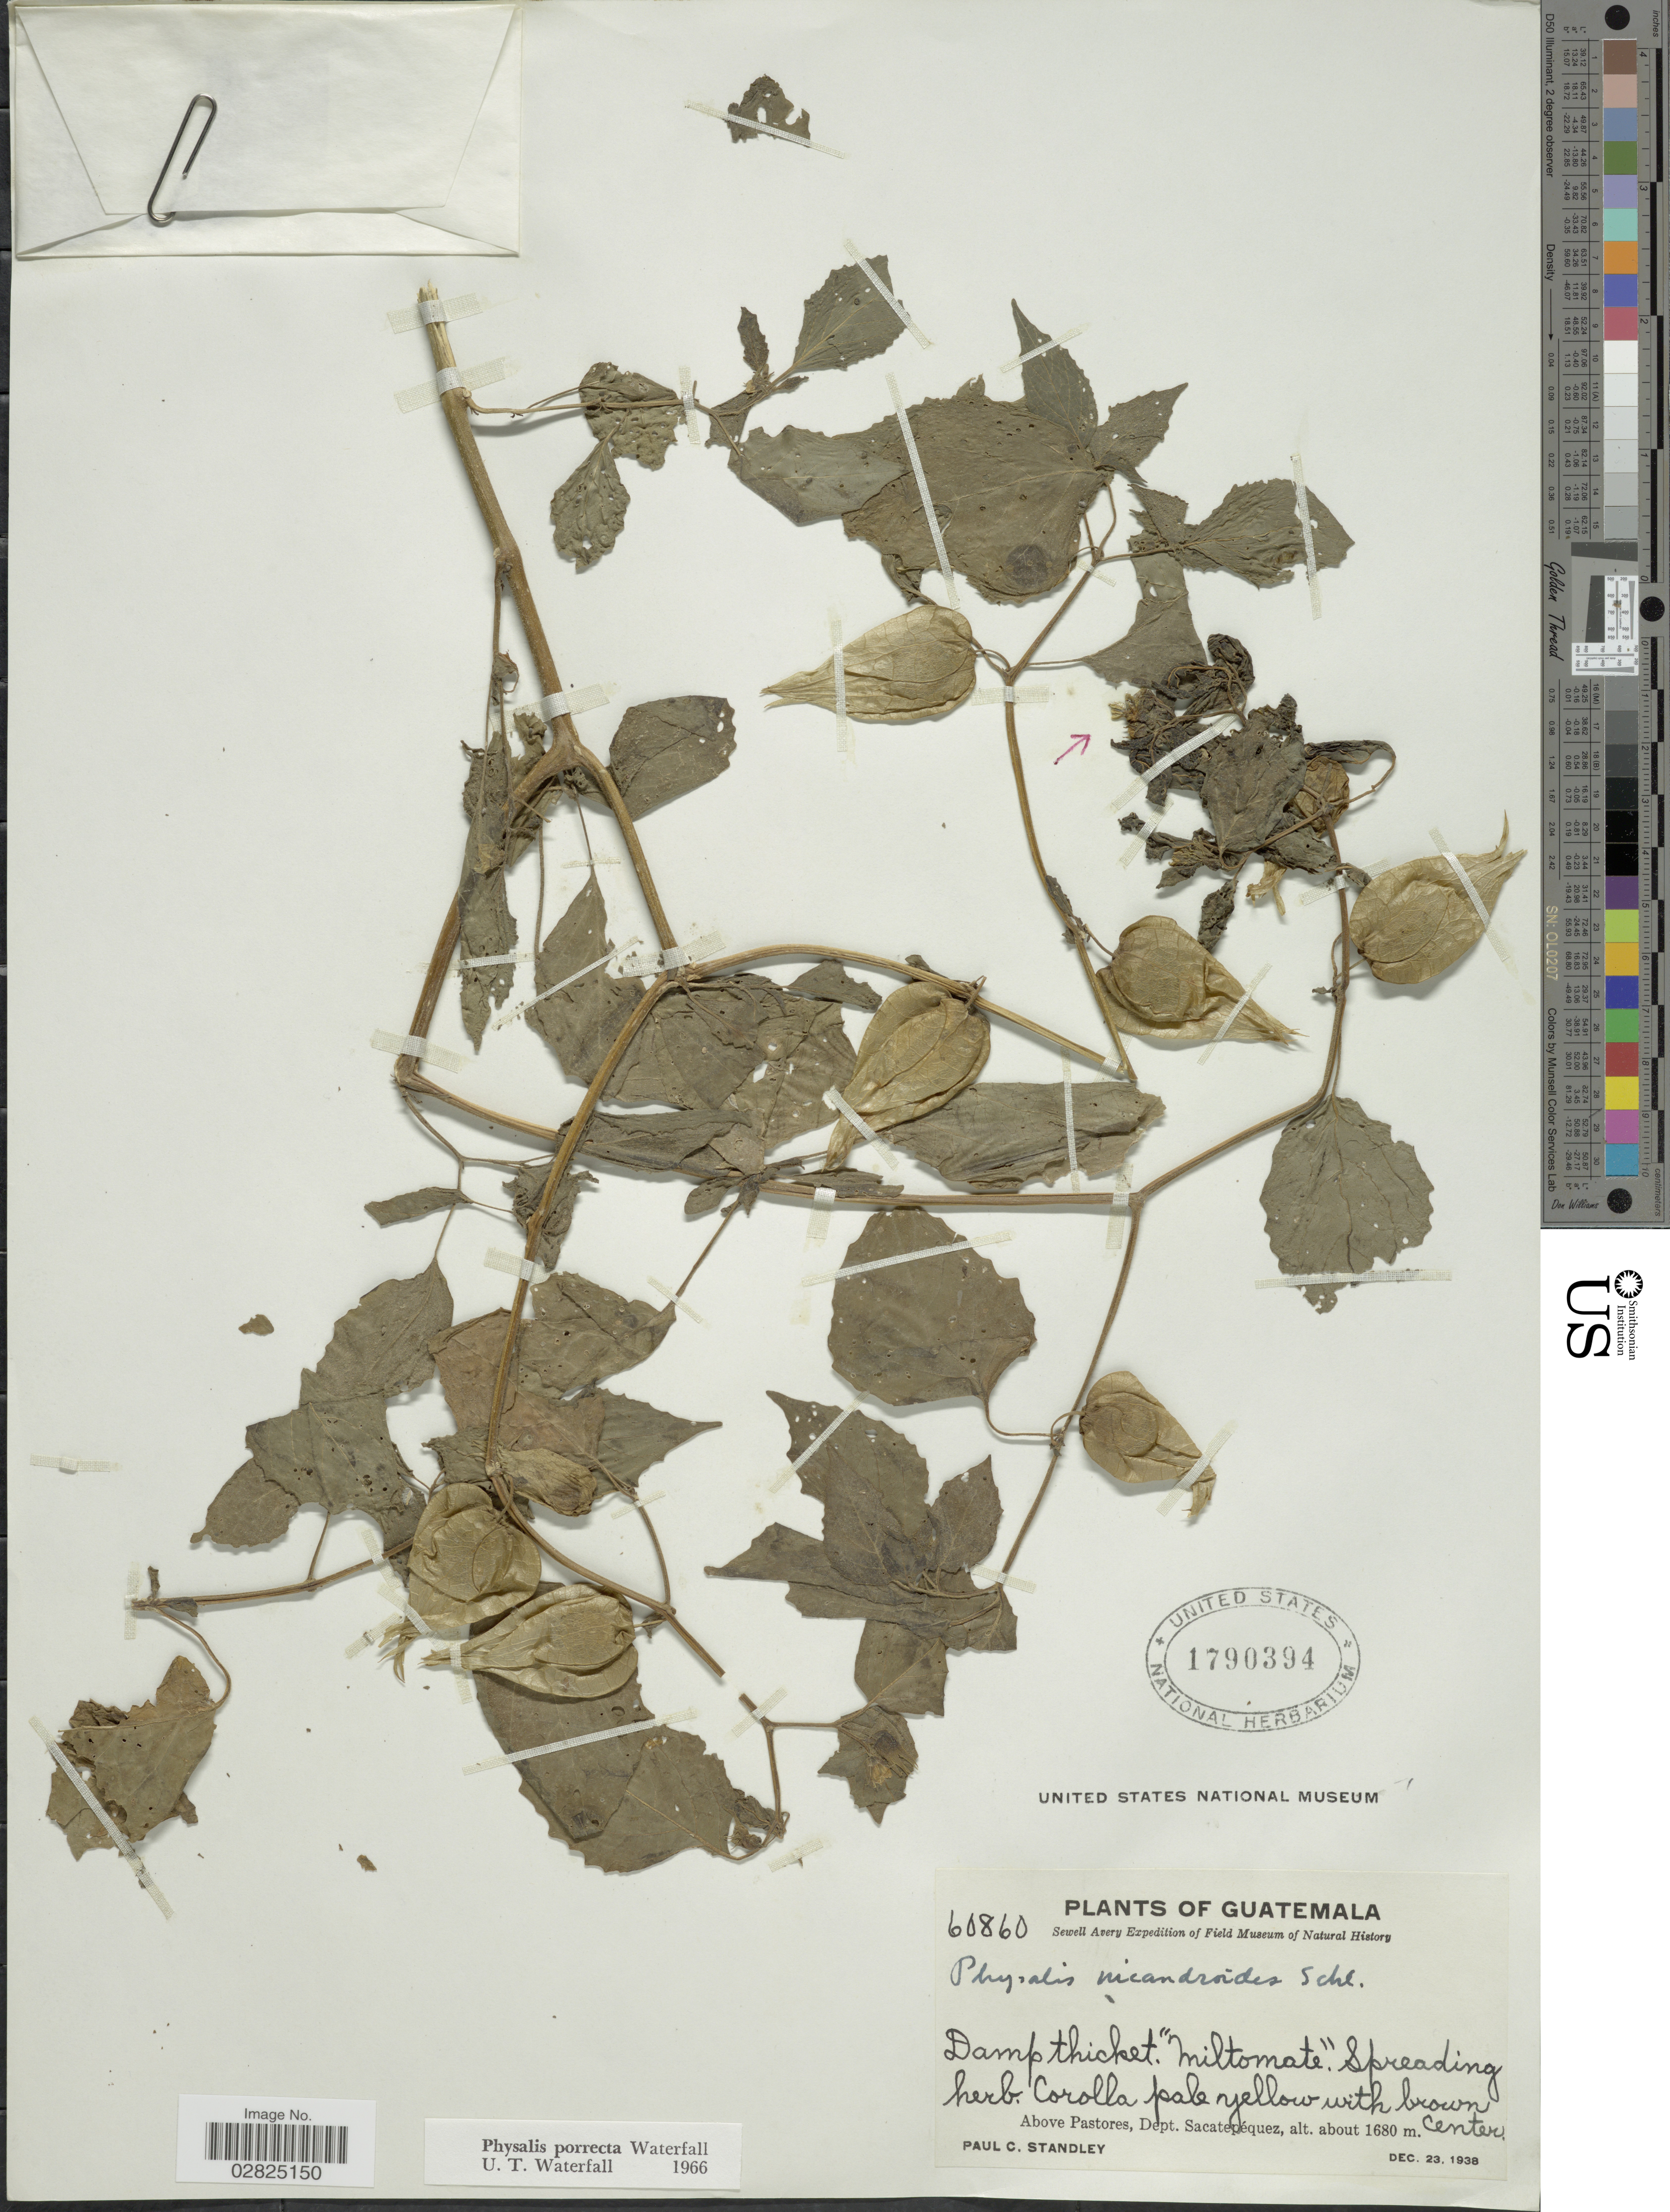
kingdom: Plantae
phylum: Tracheophyta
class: Magnoliopsida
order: Solanales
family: Solanaceae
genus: Physalis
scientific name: Physalis porrecta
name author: Waterf.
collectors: P. C. Standley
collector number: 60860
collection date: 1938-12-23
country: Guatemala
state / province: Sacatepéquez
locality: Above Pastores, Dept. Sacatepéquez.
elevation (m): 1680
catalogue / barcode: US 1790394